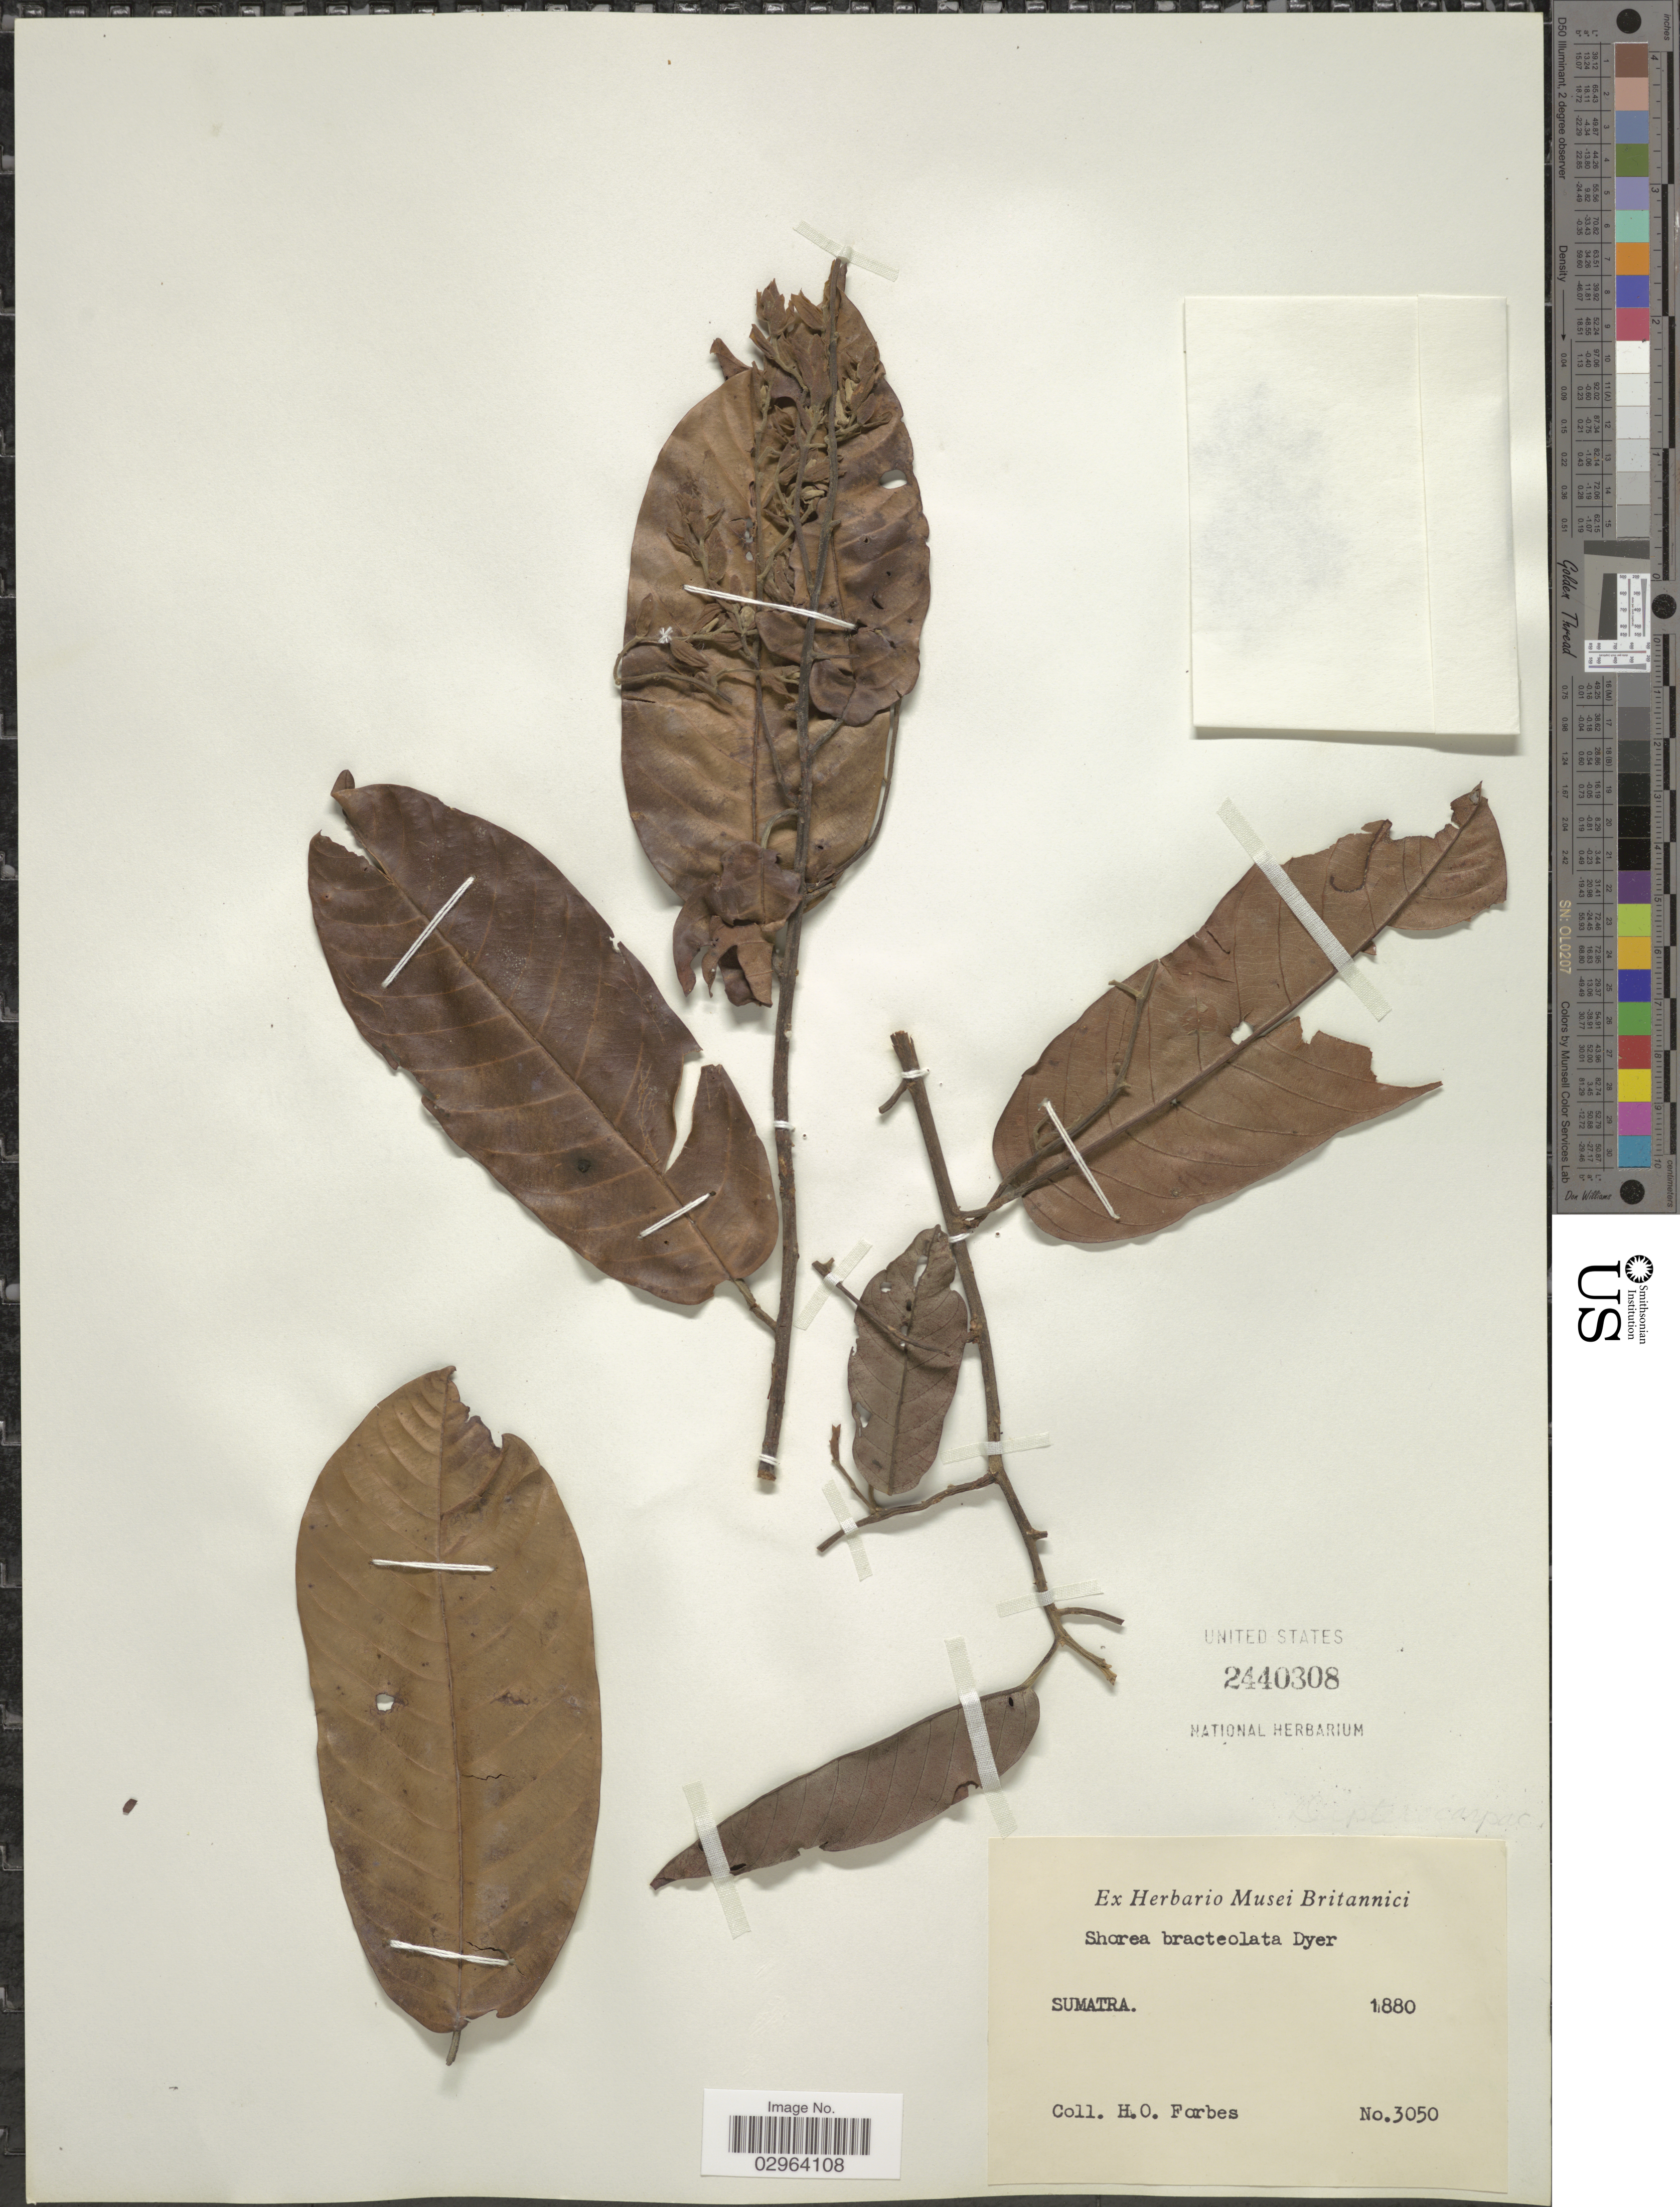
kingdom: Plantae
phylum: Tracheophyta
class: Magnoliopsida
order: Malvales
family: Dipterocarpaceae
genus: Anthoshorea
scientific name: Anthoshorea bracteolata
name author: (Dyer) P.S. Ashton & J. Heck.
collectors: H. O. Forbes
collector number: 3050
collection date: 1880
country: Indonesia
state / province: Sumatra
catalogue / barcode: US 2440308